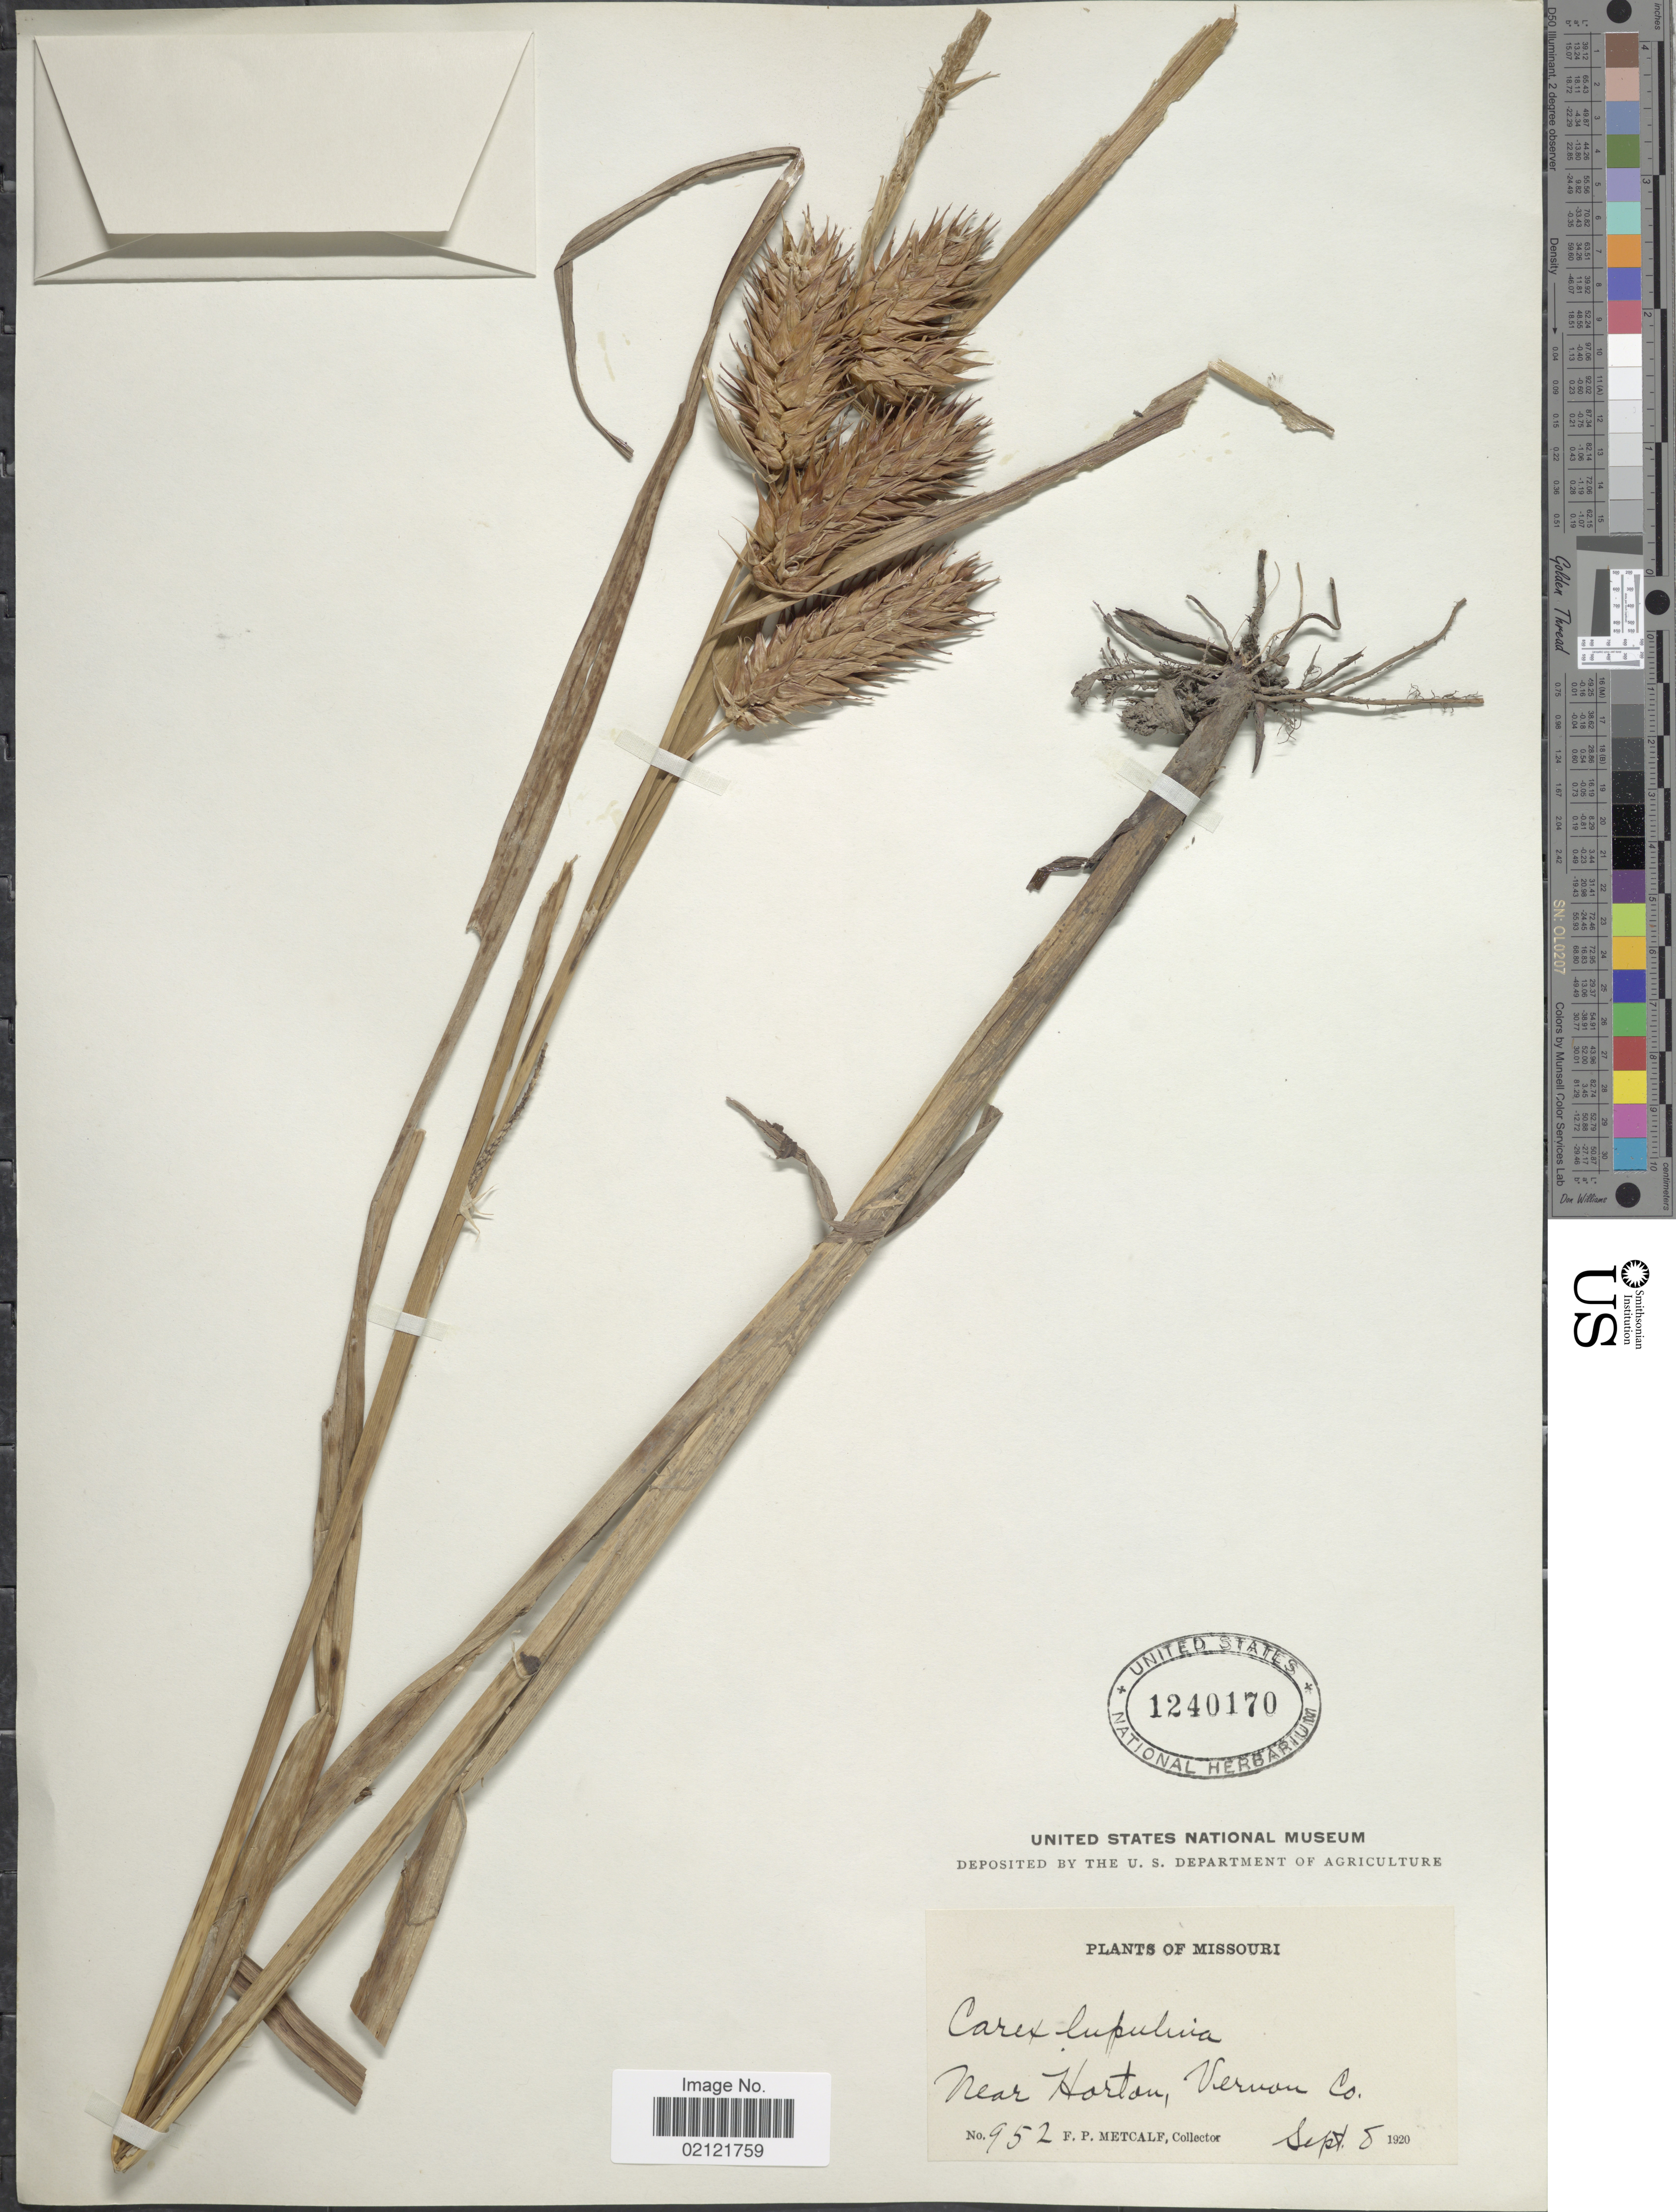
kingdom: Plantae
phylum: Tracheophyta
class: Liliopsida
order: Poales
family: Cyperaceae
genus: Carex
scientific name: Carex lupulina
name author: Muhl. ex Willd.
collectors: F. Metcalf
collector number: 952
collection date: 1920-09-08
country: United States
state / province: Missouri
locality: Near Horton, Vernon Co.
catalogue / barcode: US 1240170